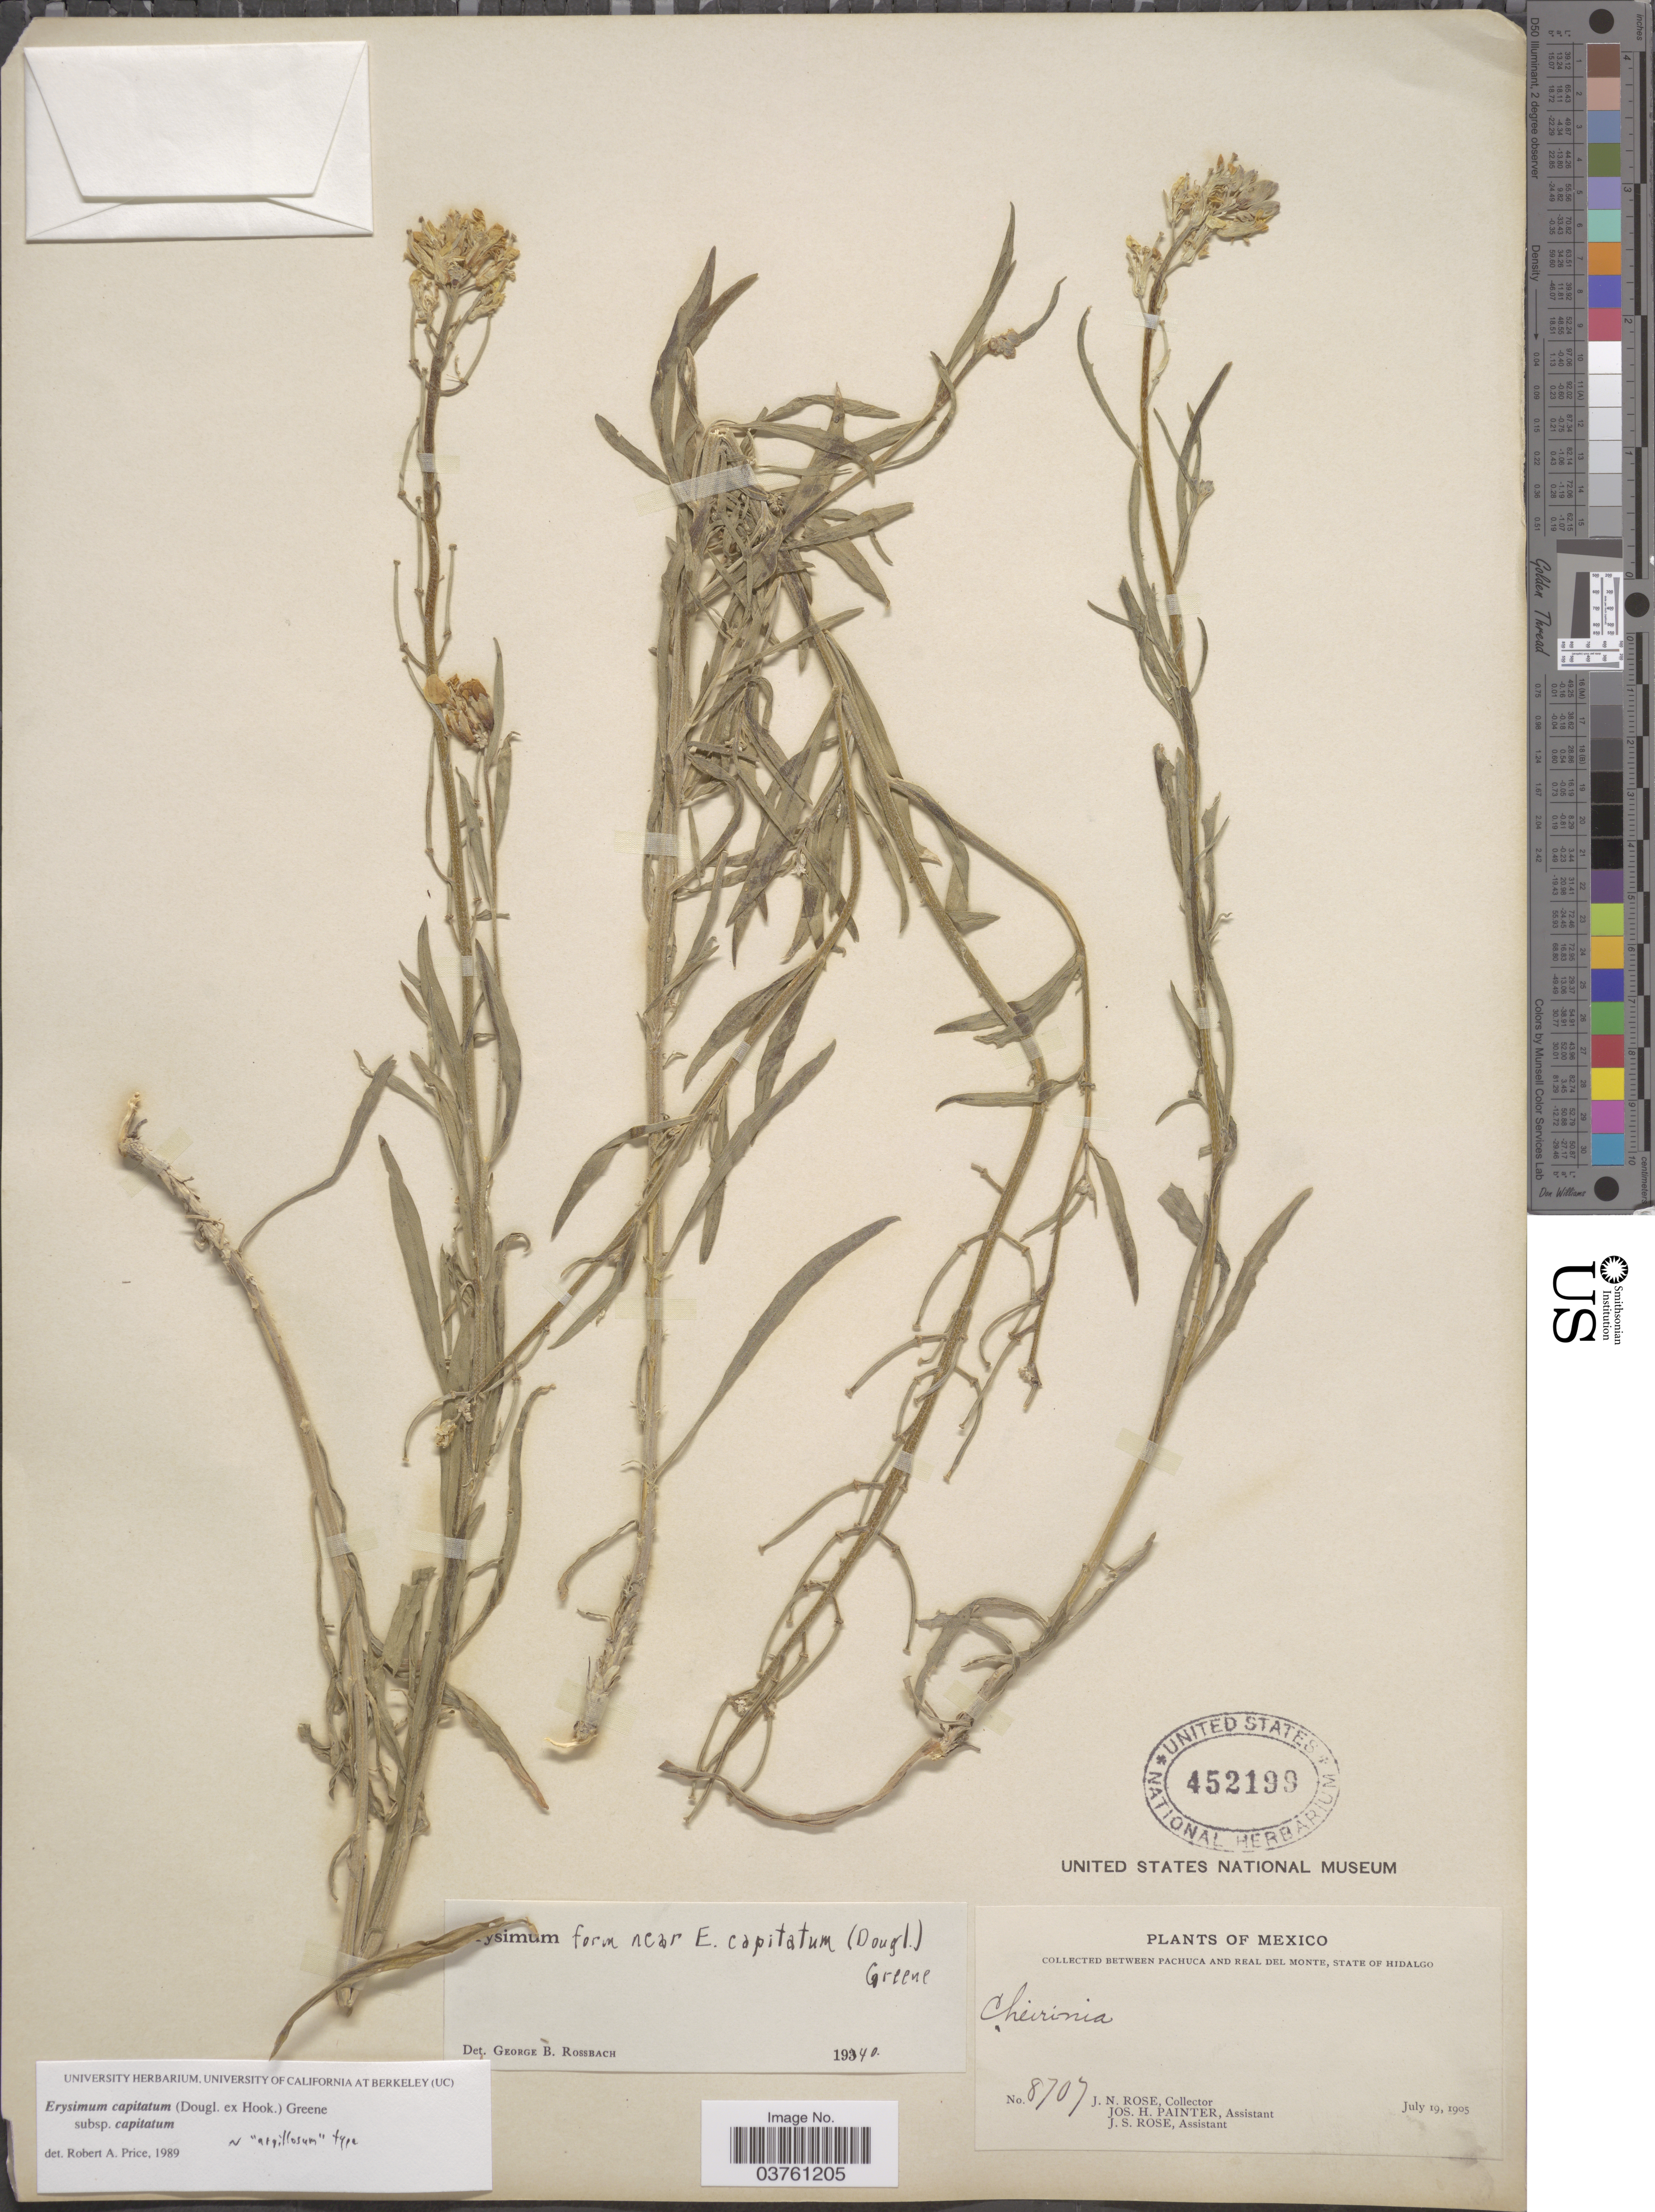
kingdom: Plantae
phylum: Tracheophyta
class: Magnoliopsida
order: Brassicales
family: Brassicaceae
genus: Erysimum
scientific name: Erysimum capitatum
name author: (Douglas ex Hook.) Greene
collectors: J. N. Rose, J. H. Painter & J. S. Rose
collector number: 8707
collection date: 1905-07-19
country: Mexico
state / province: Hidalgo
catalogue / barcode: US 452199